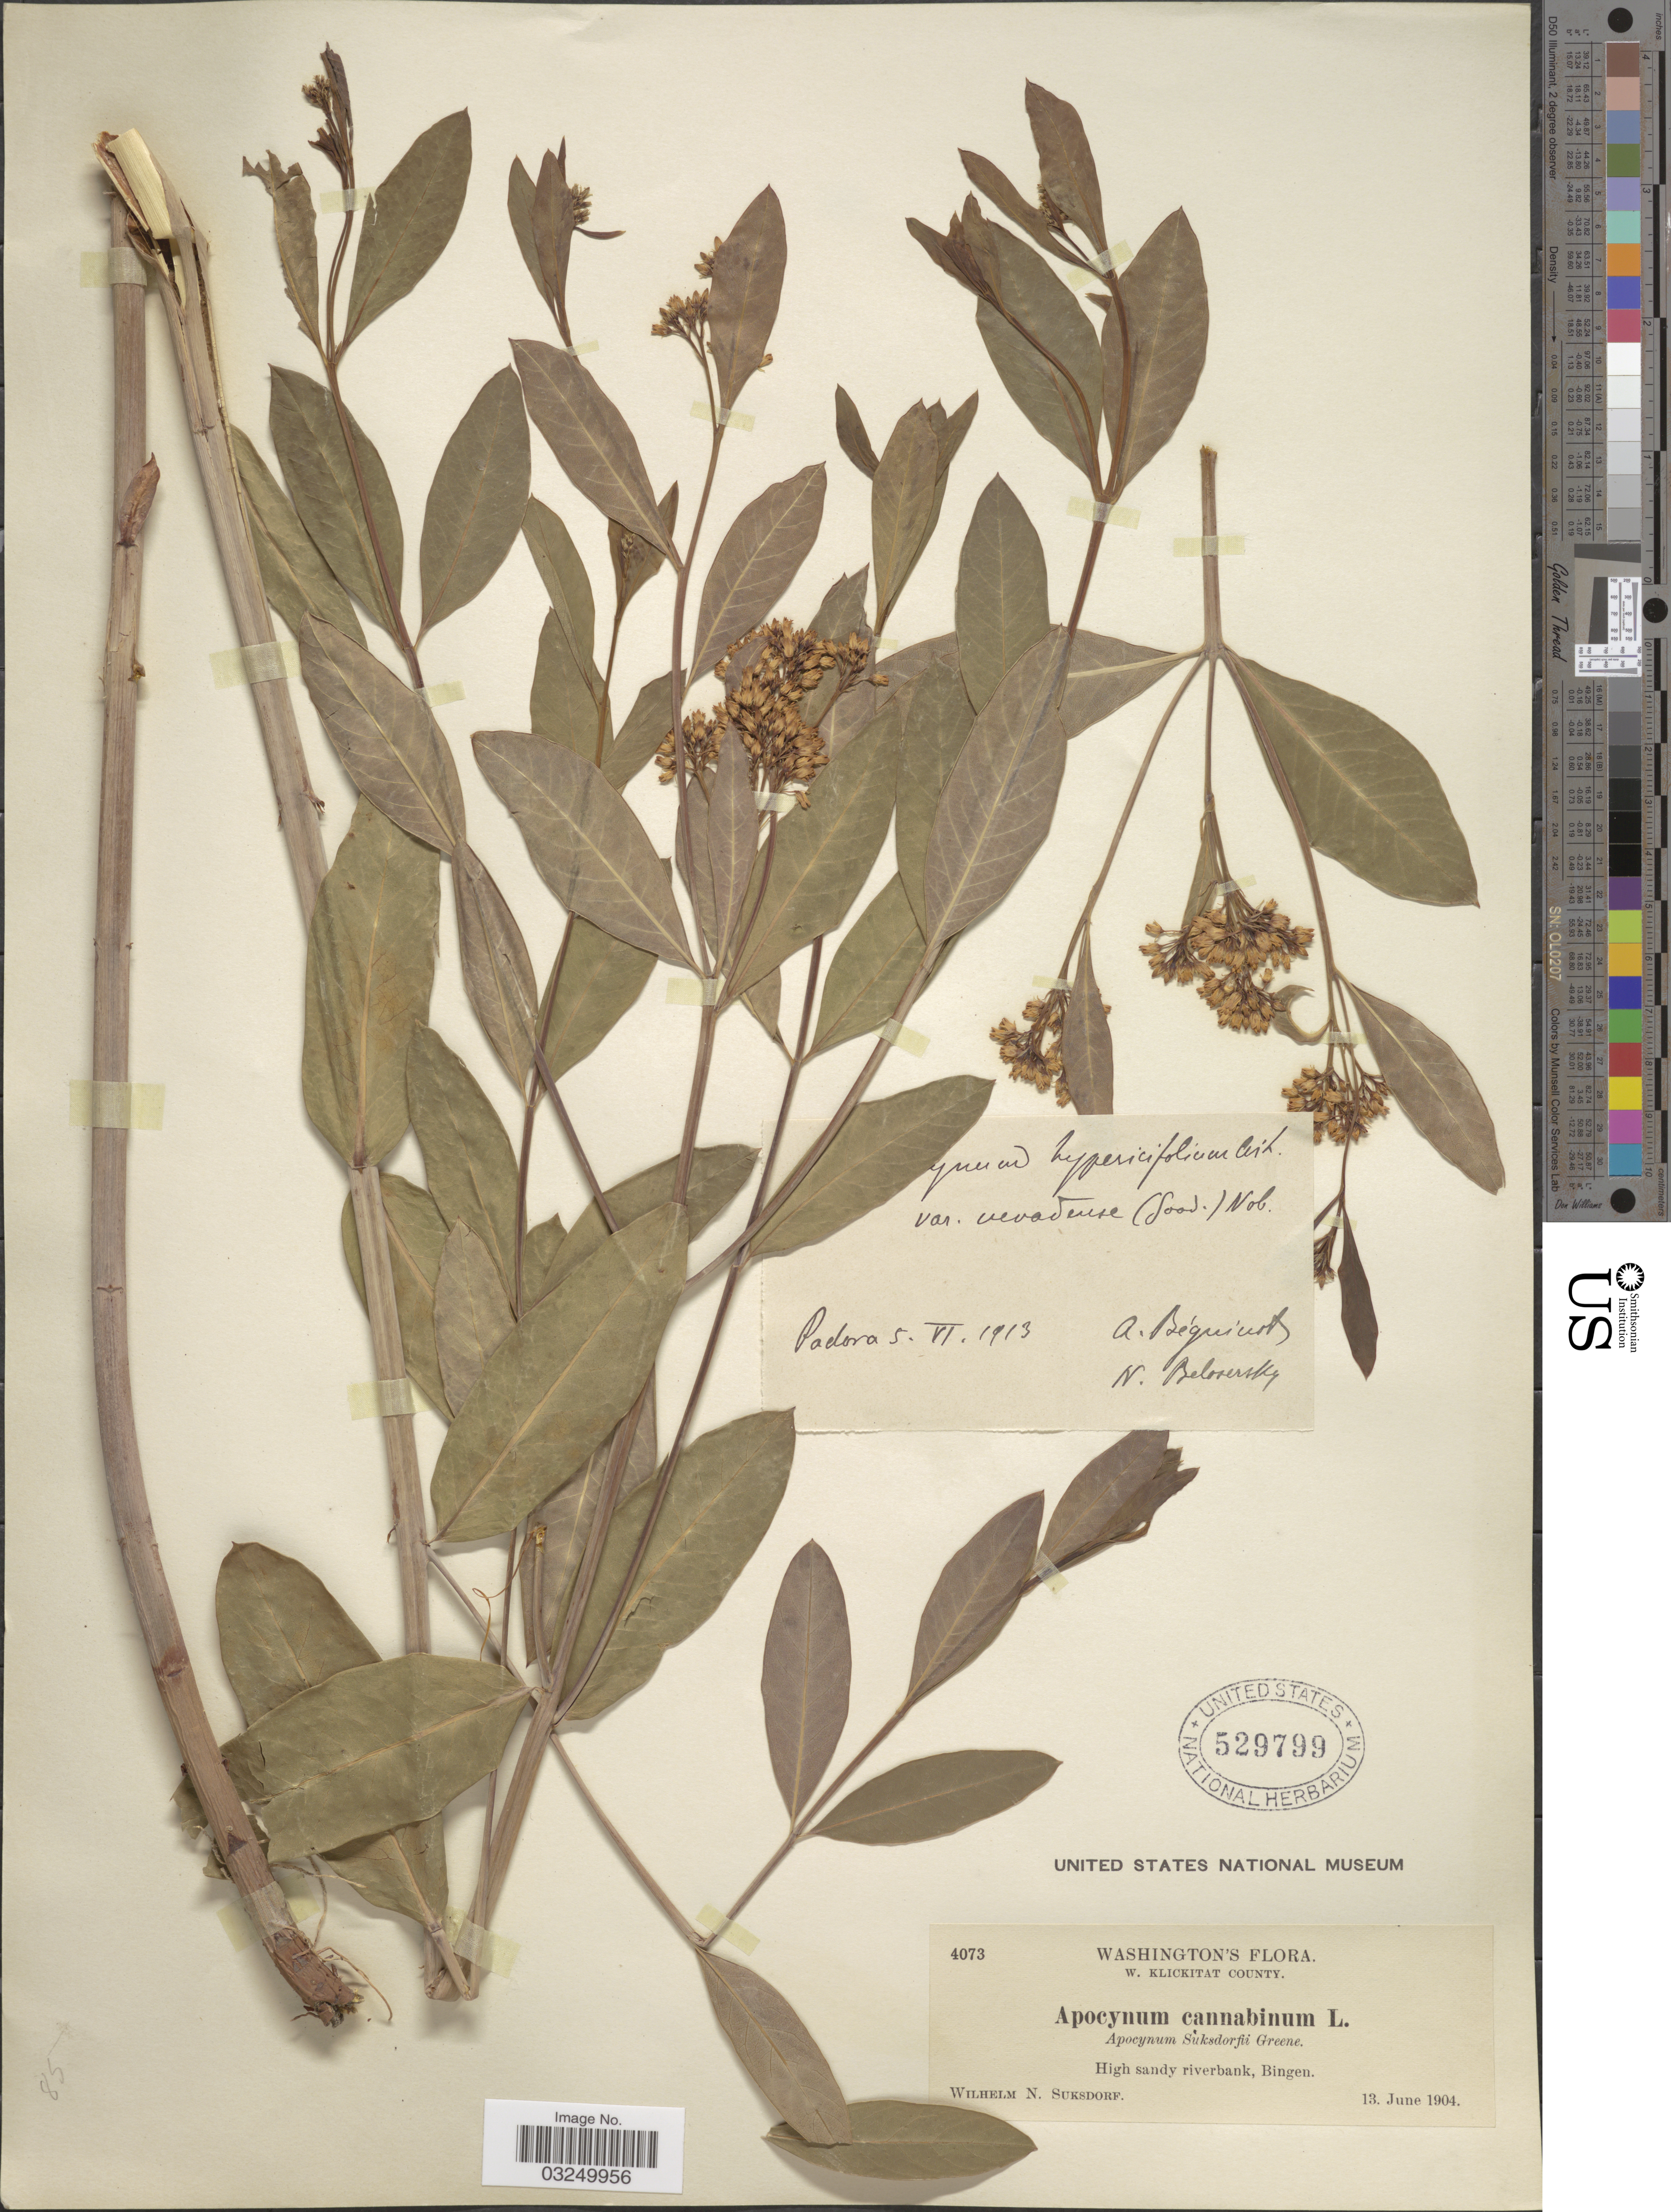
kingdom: Plantae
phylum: Tracheophyta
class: Magnoliopsida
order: Gentianales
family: Apocynaceae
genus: Apocynum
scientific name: Apocynum nevadense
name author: Goodd.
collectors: W. N. Suksdorf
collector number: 4073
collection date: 1904-06-13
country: United States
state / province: Washington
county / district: Klickitat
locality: W. Klickitat County. Bingen.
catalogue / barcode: US 529799